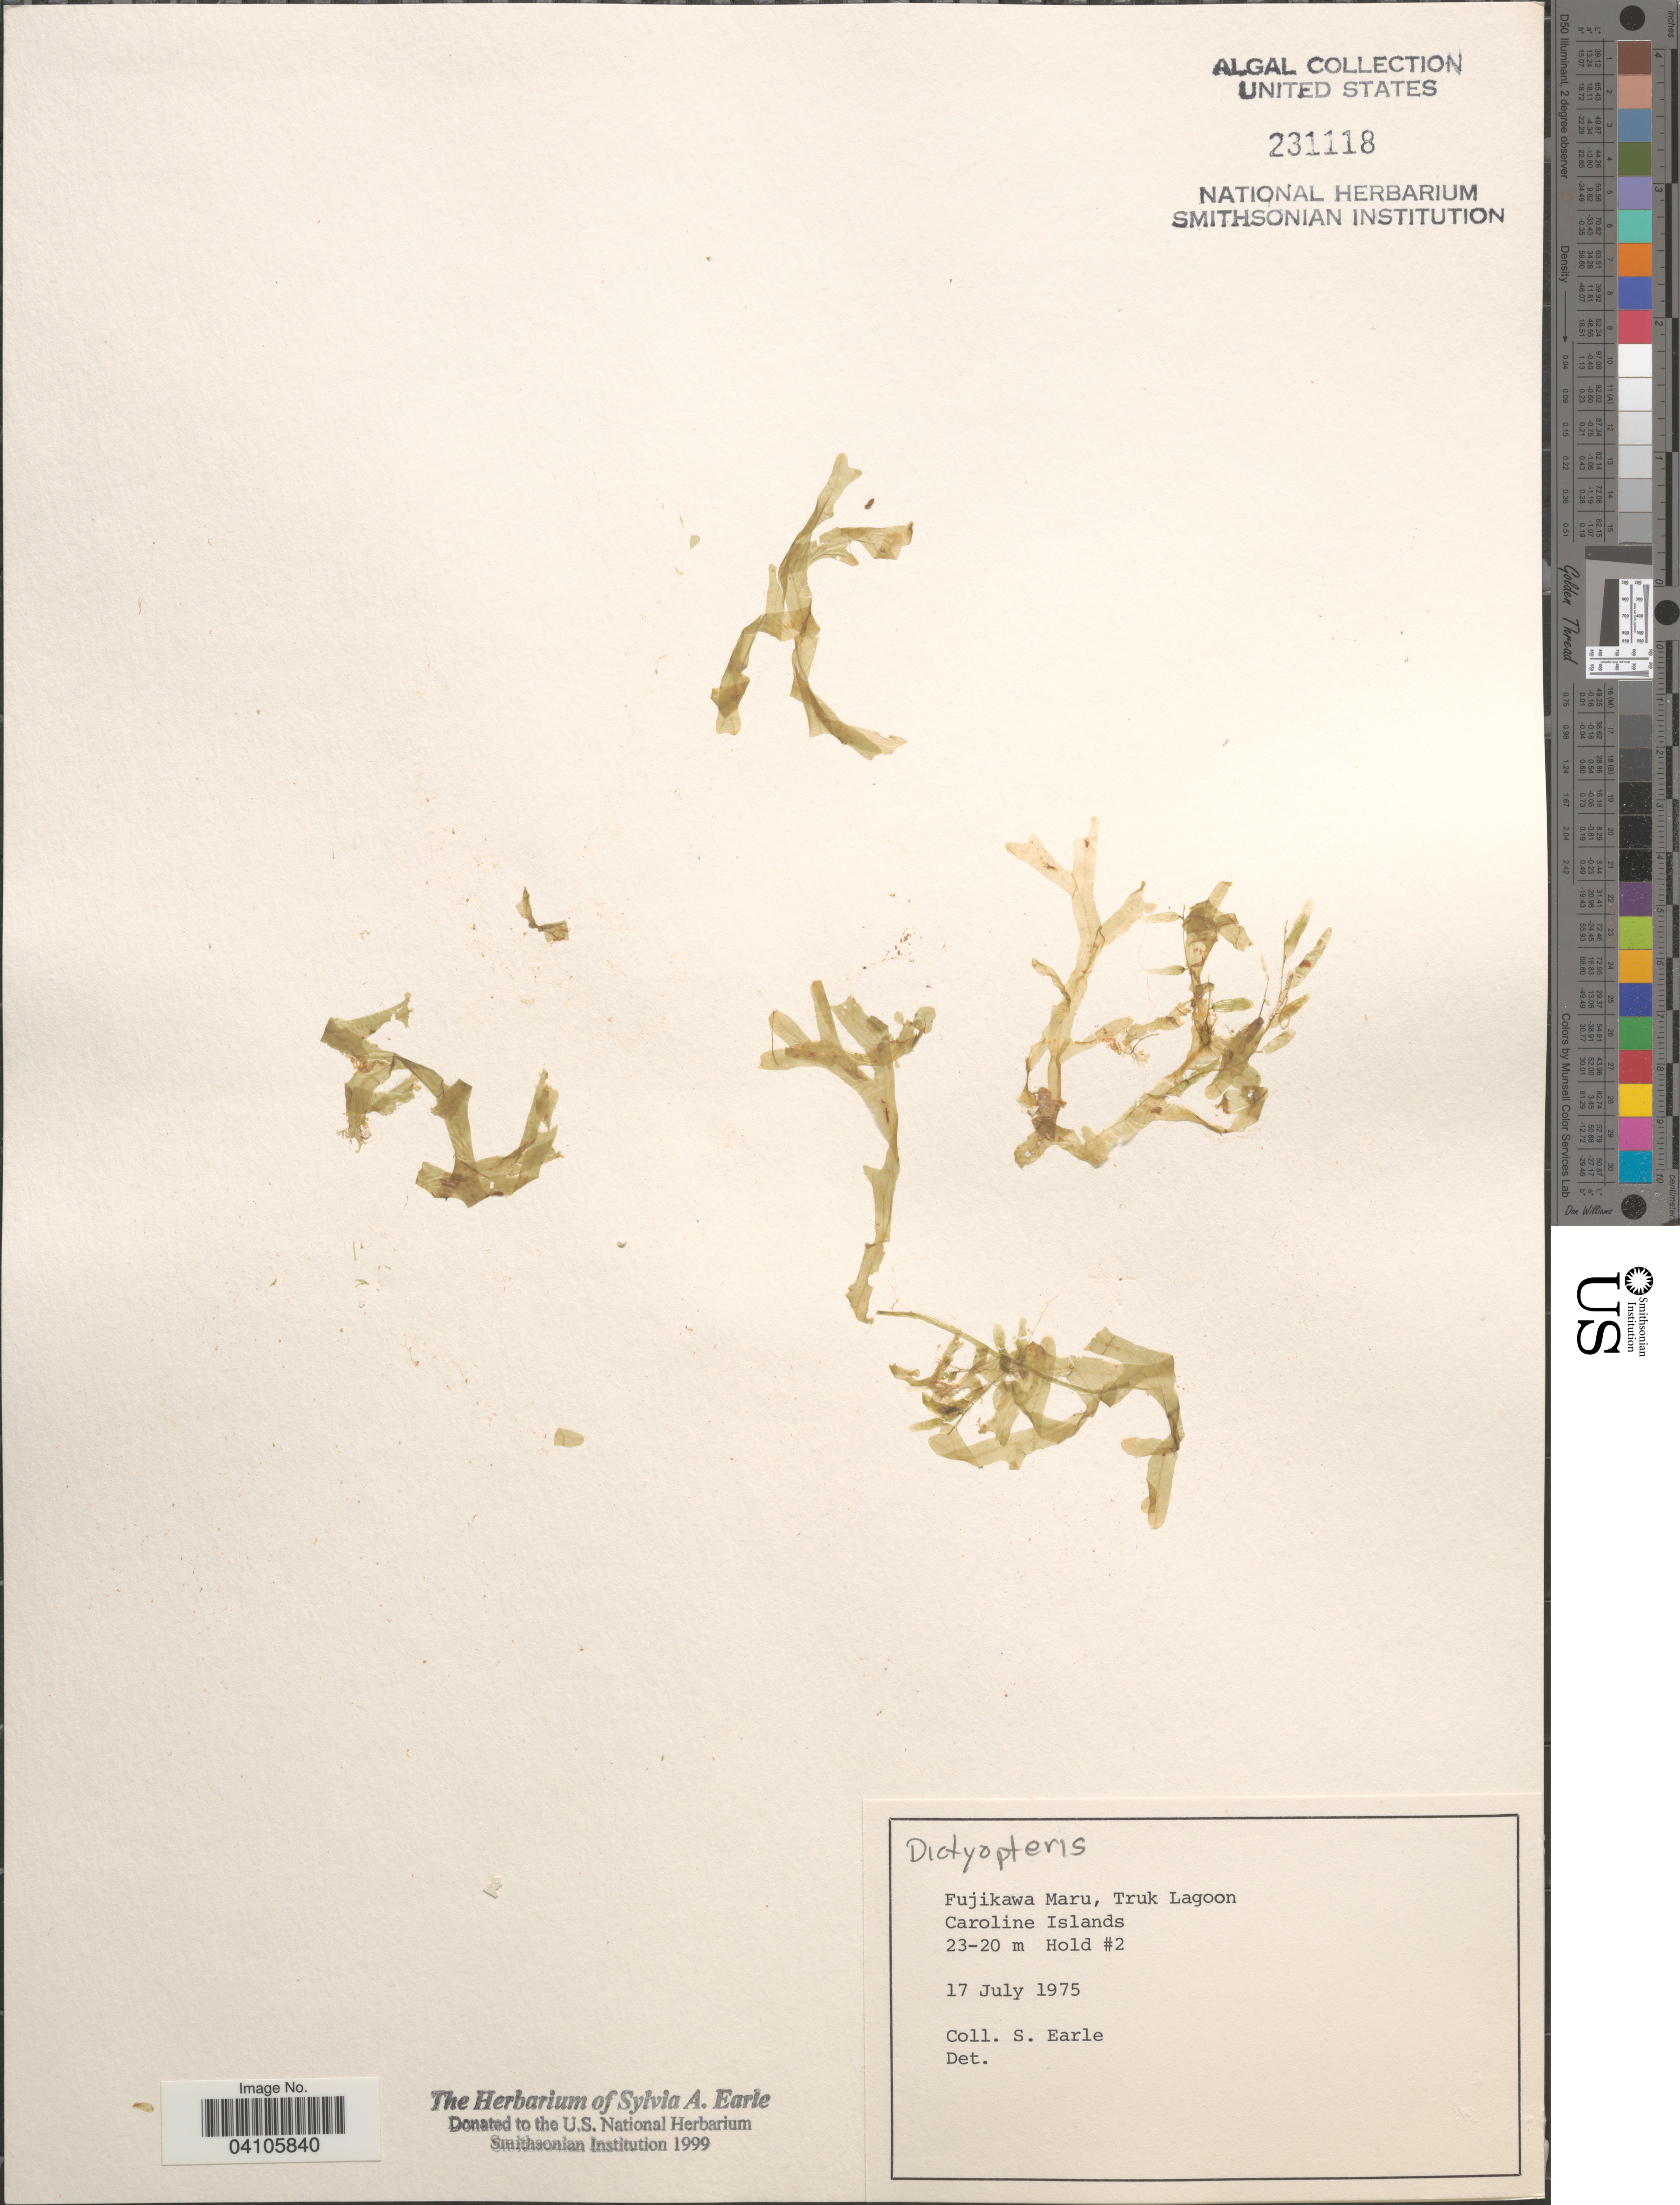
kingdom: Chromista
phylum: Ochrophyta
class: Phaeophyceae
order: Dictyotales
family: Dictyotaceae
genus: Dictyopteris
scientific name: Dictyopteris sp.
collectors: S. A. Earle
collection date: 1975-07-17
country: Micronesia, Federated States of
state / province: Truk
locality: Fujikawa Maru, Truk Lagoon. Caroline Islands.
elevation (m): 20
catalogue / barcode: US 231118